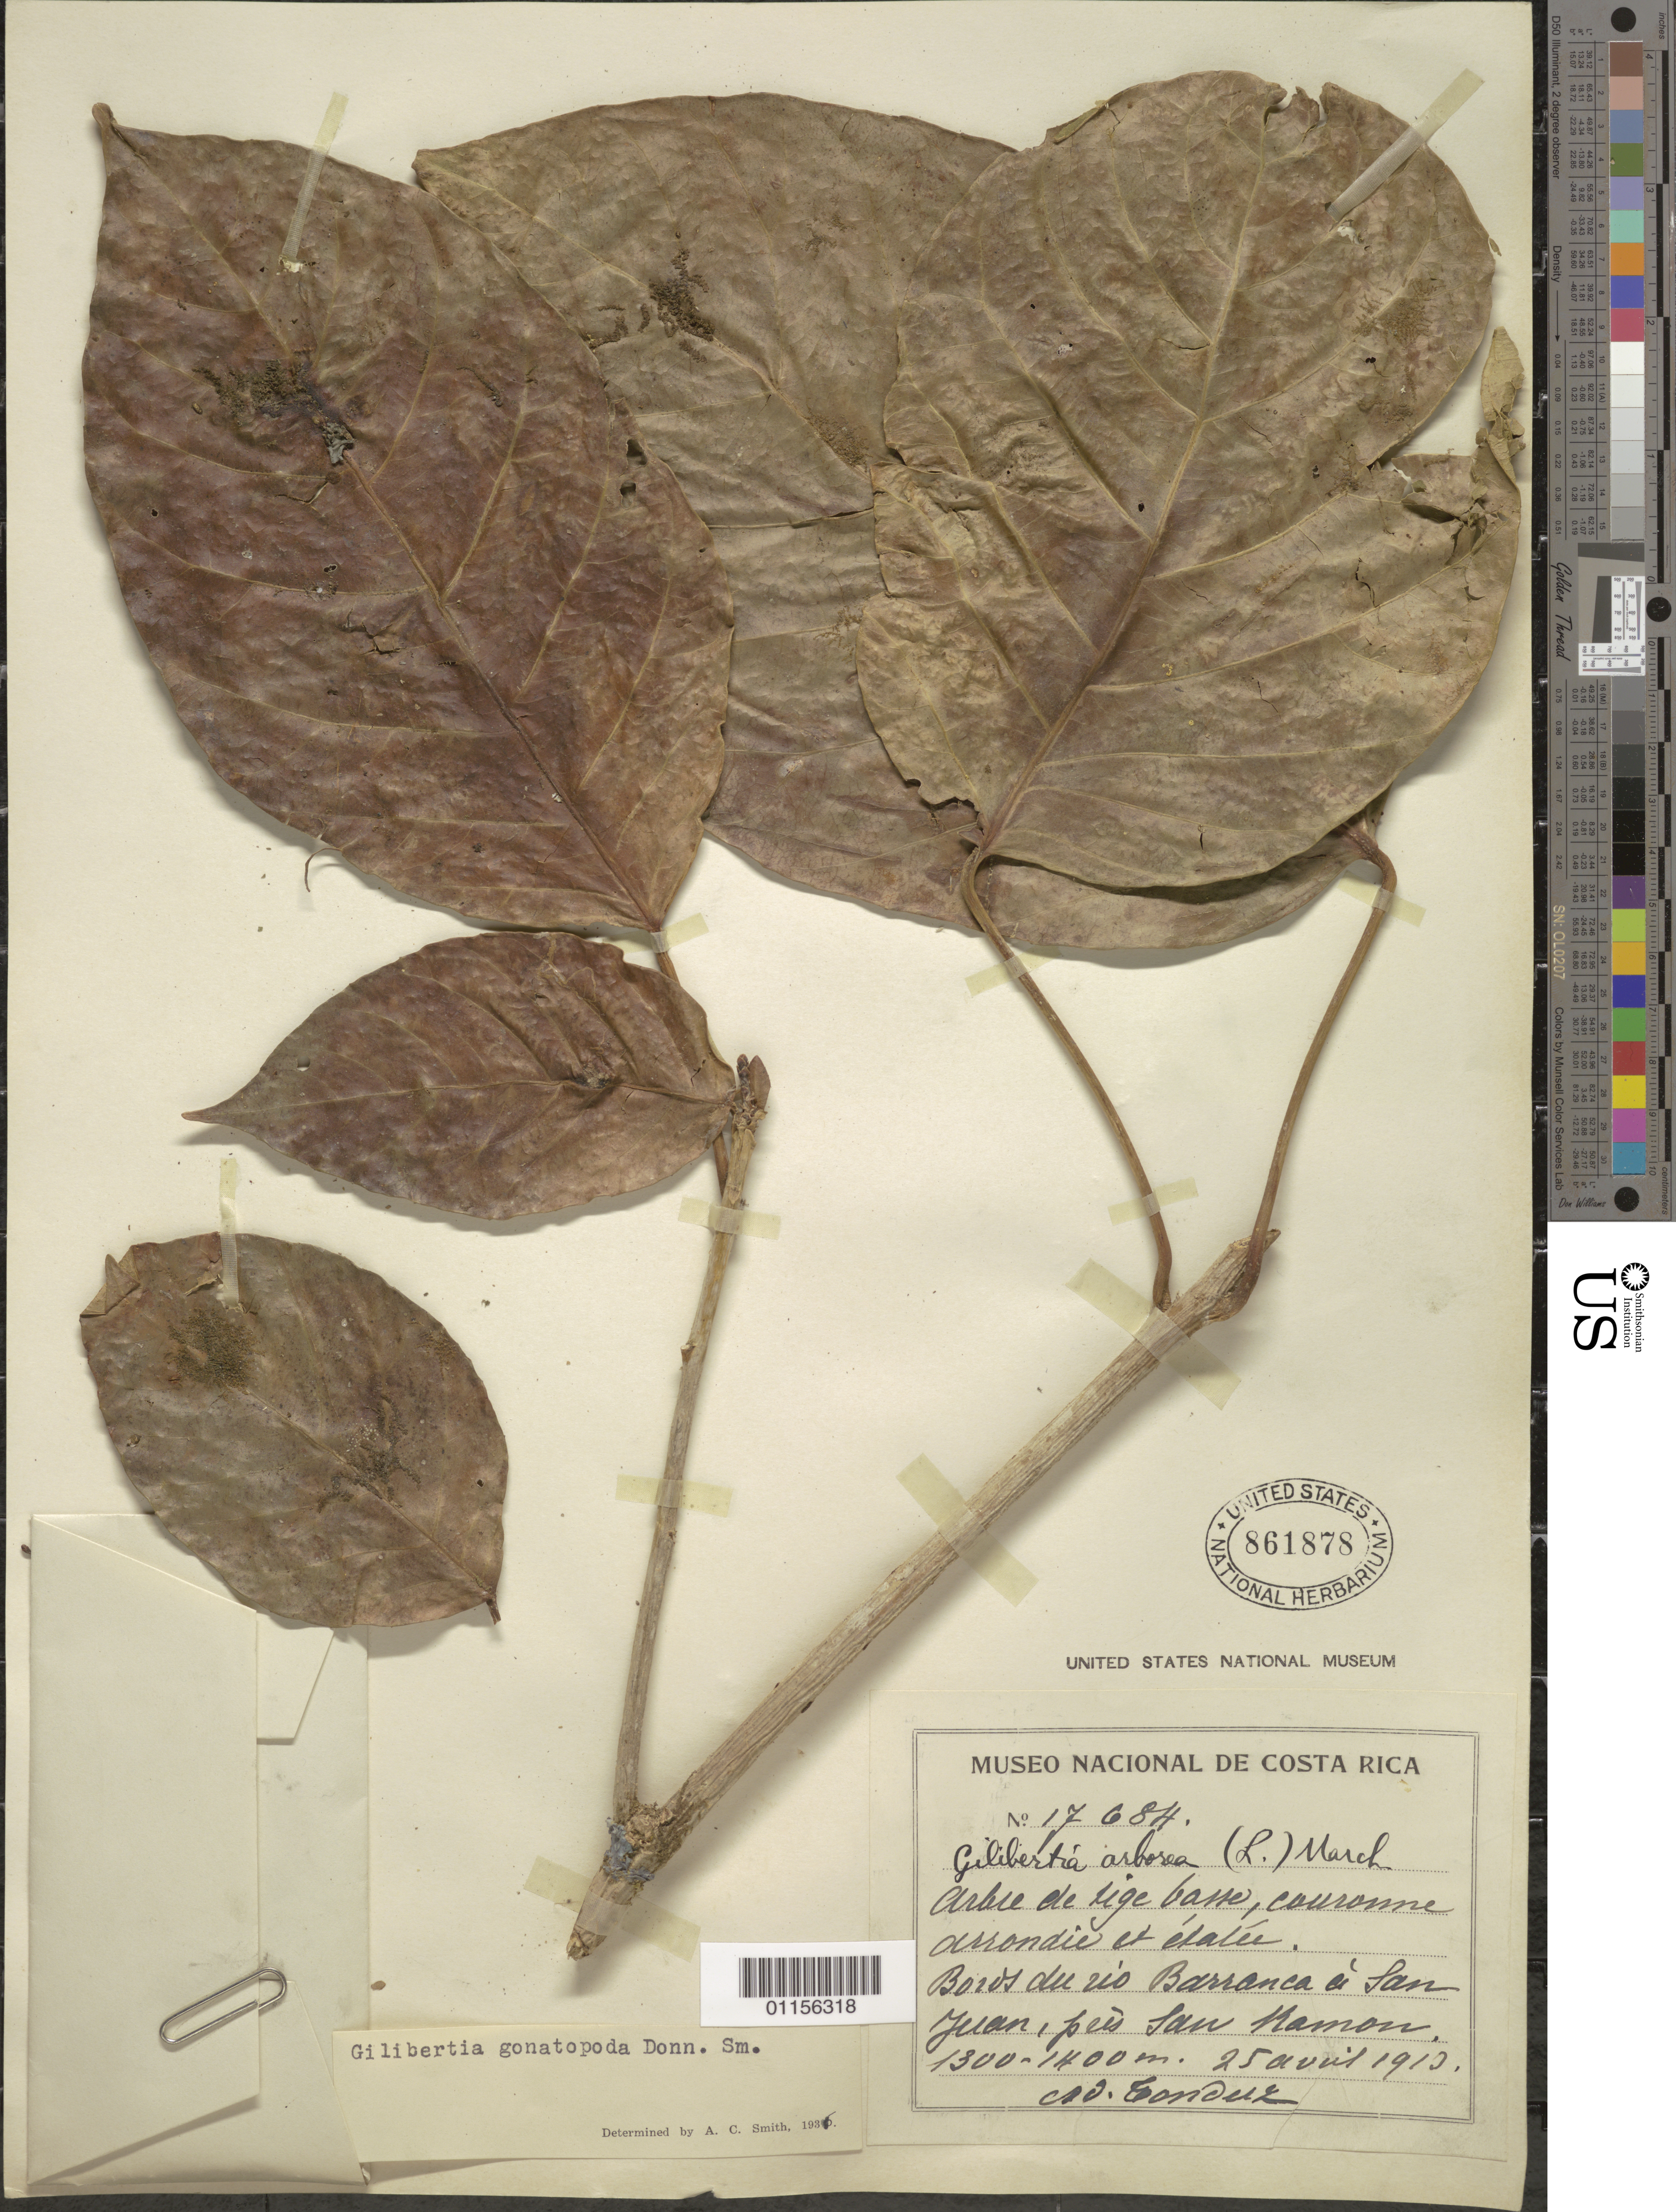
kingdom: Plantae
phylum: Tracheophyta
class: Magnoliopsida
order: Apiales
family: Araliaceae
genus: Dendropanax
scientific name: Dendropanax gonatopodus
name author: (Donn. Sm.) A.C. Sm.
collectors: A. Tonduz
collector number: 17684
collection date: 1913-04-25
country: Costa Rica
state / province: San José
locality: San Juan, San Ramon.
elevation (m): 1300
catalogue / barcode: US 861878